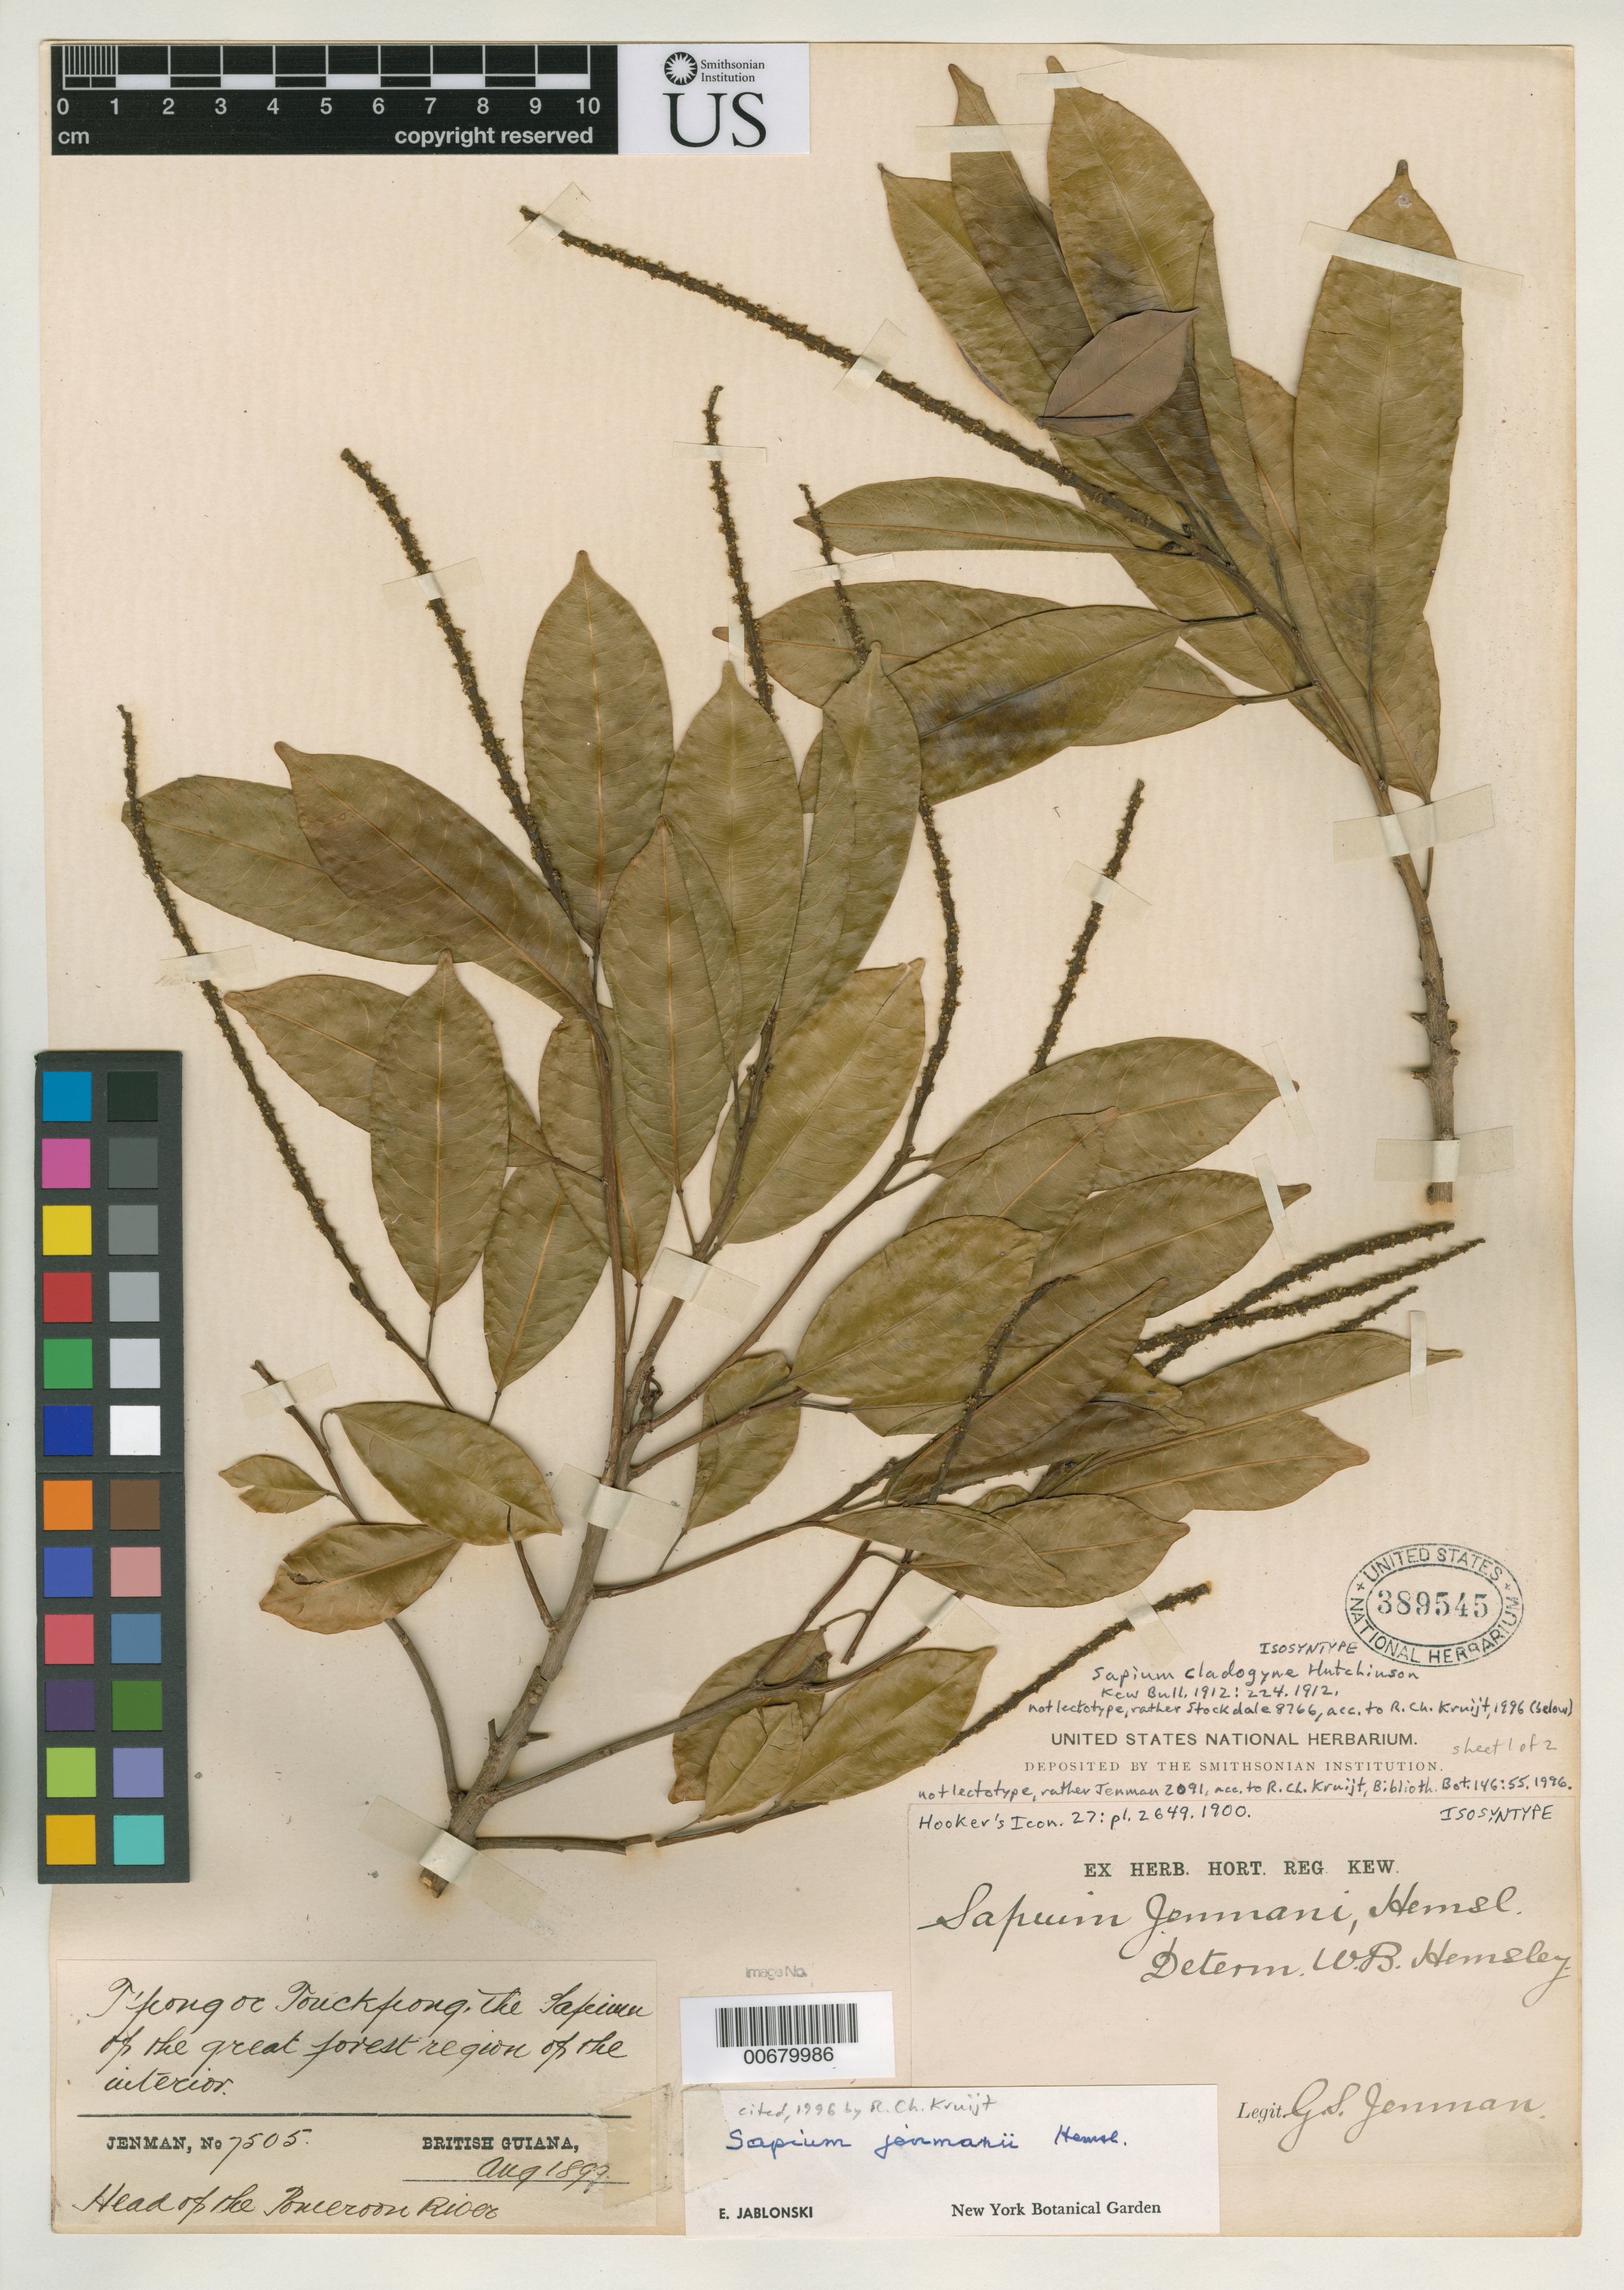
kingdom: Plantae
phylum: Tracheophyta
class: Magnoliopsida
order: Malpighiales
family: Euphorbiaceae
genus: Sapium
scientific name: Sapium jenmanii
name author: Hemsl.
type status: Isosyntype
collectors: G. S. Jenman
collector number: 7505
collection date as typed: Aug 1899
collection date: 1899-08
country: Guyana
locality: Head of the Pomeroon River.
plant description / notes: Also an isosyntype of Sapium cladogyne Hutchinson.; Also an isosyntype of Sapium jenmanii Hemsl.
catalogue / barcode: US 389545